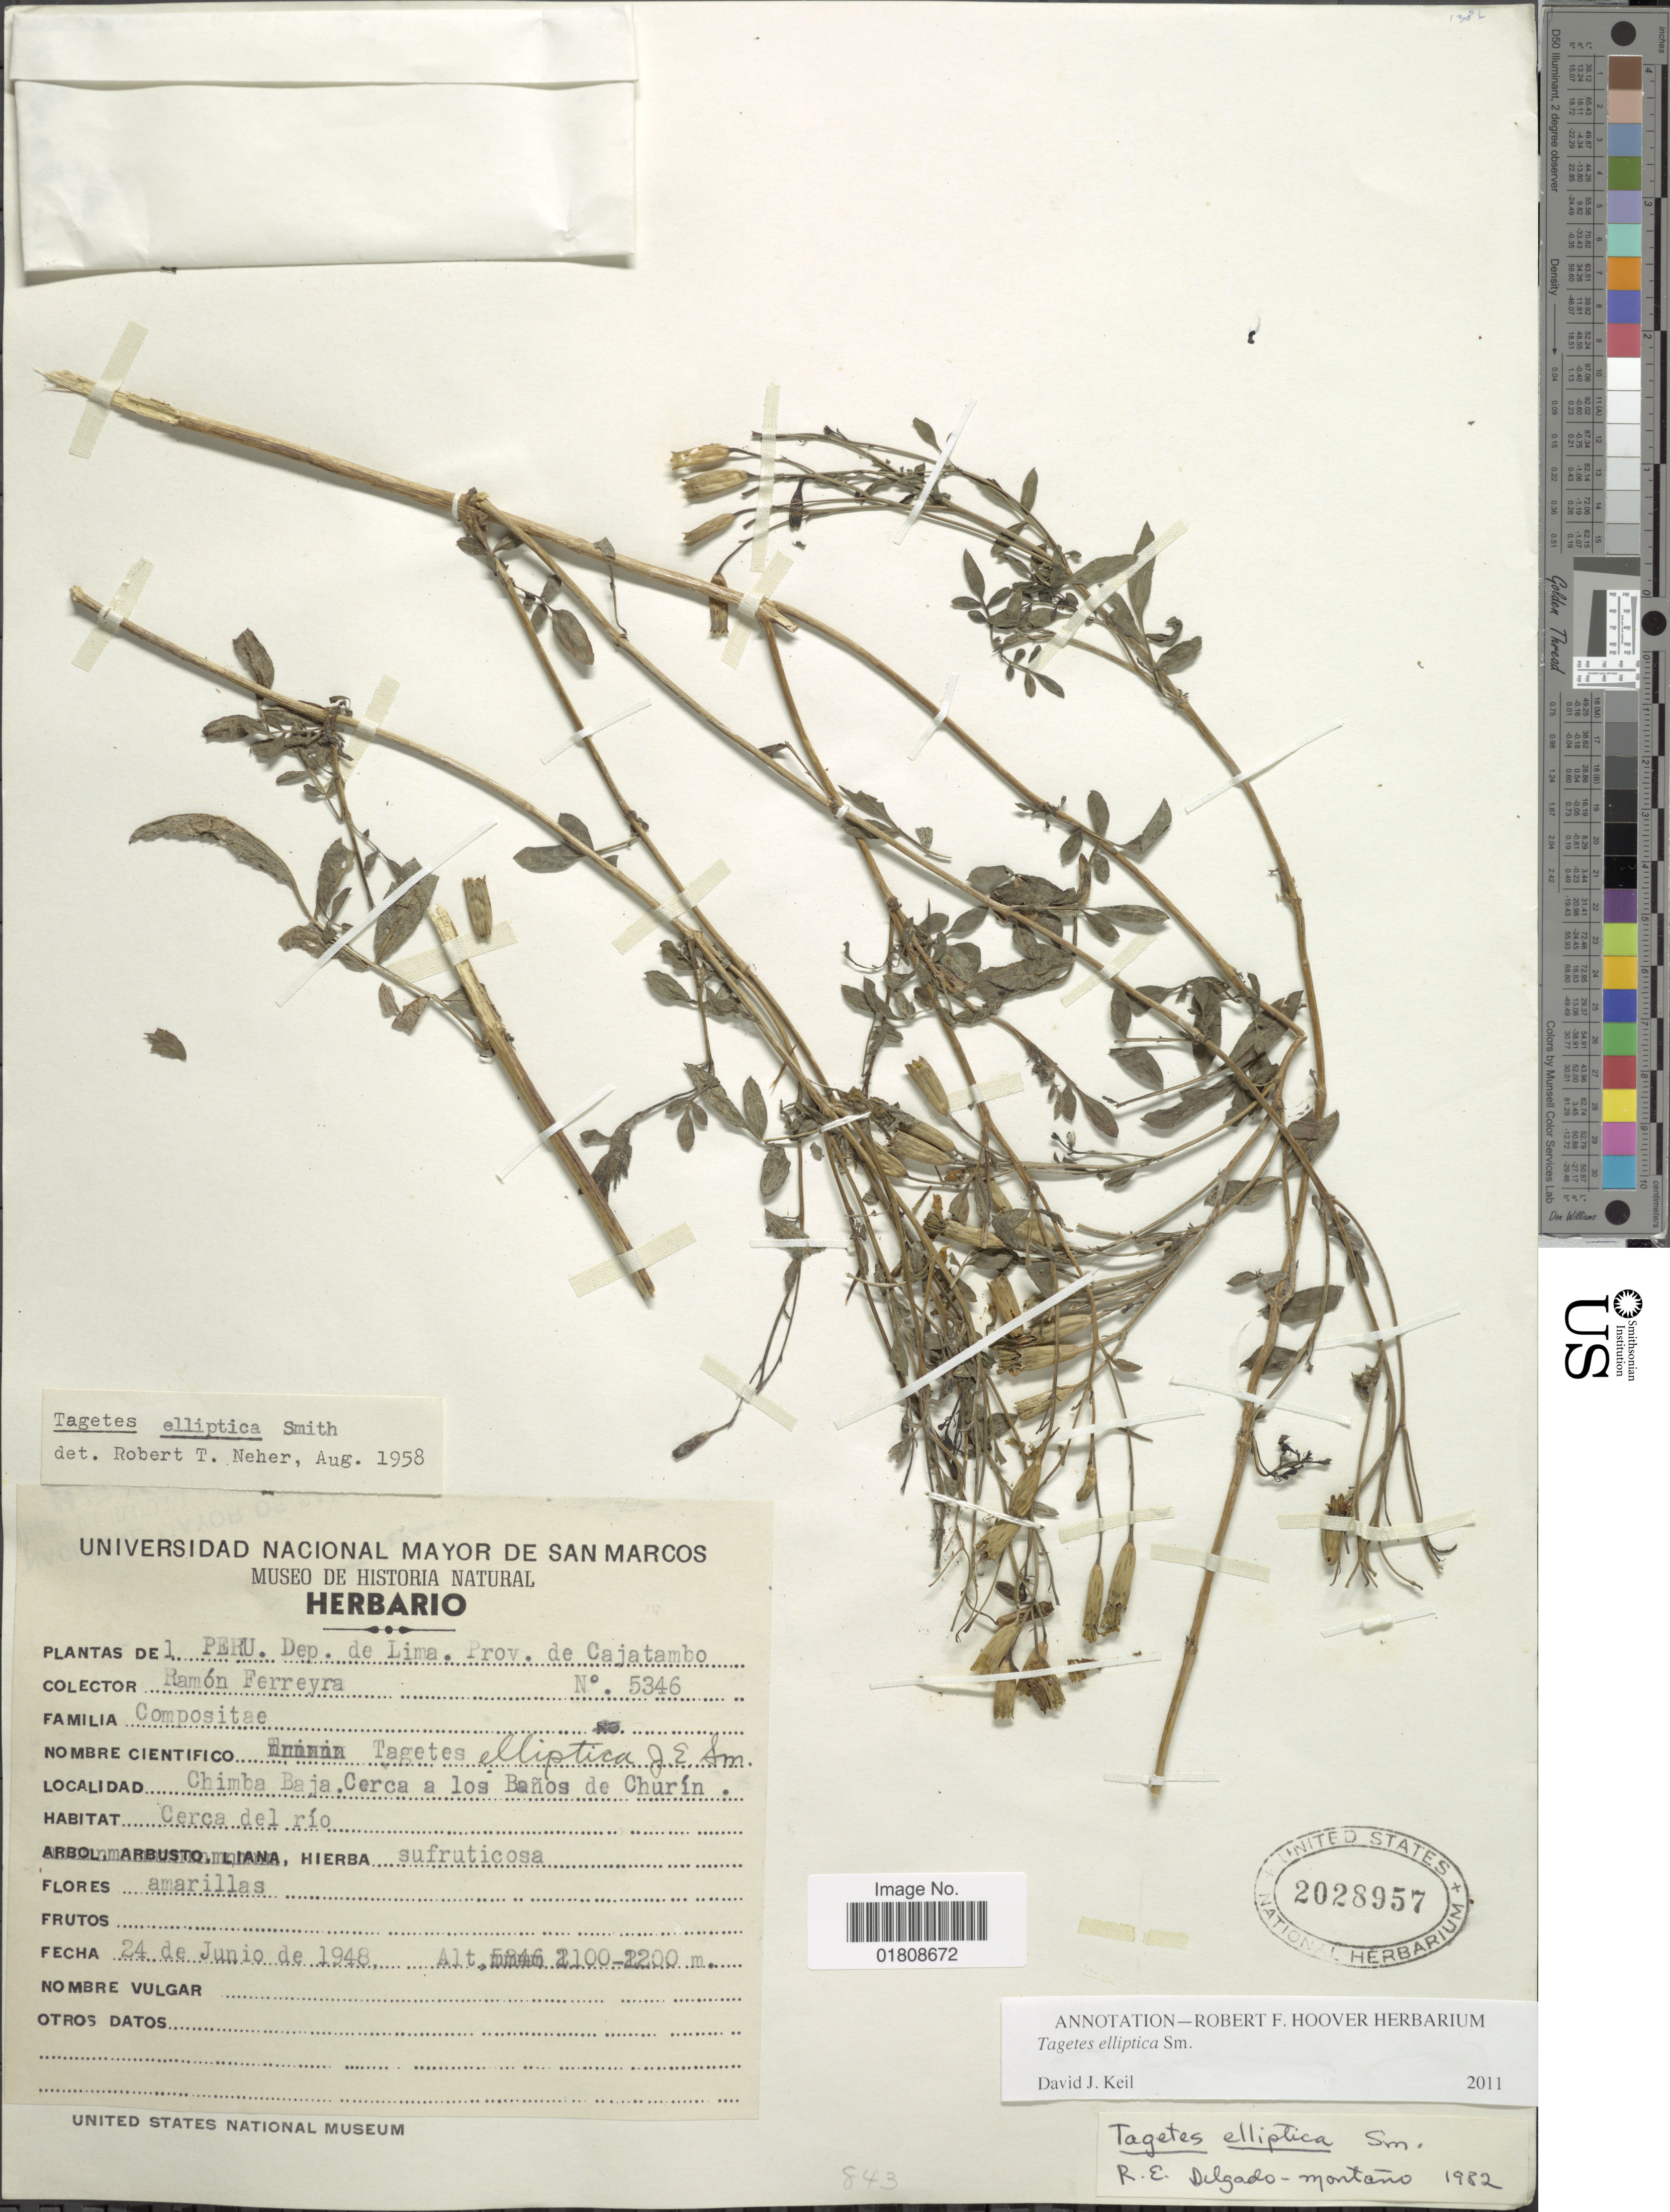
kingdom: Plantae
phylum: Tracheophyta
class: Magnoliopsida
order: Asterales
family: Asteraceae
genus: Tagetes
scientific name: Tagetes elliptica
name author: Sm. in Rees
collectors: R. A. Ferreyra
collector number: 5346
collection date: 1948-06-24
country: Peru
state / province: Lima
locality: Prov. de Cajatambo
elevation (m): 1100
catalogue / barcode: US 2028957